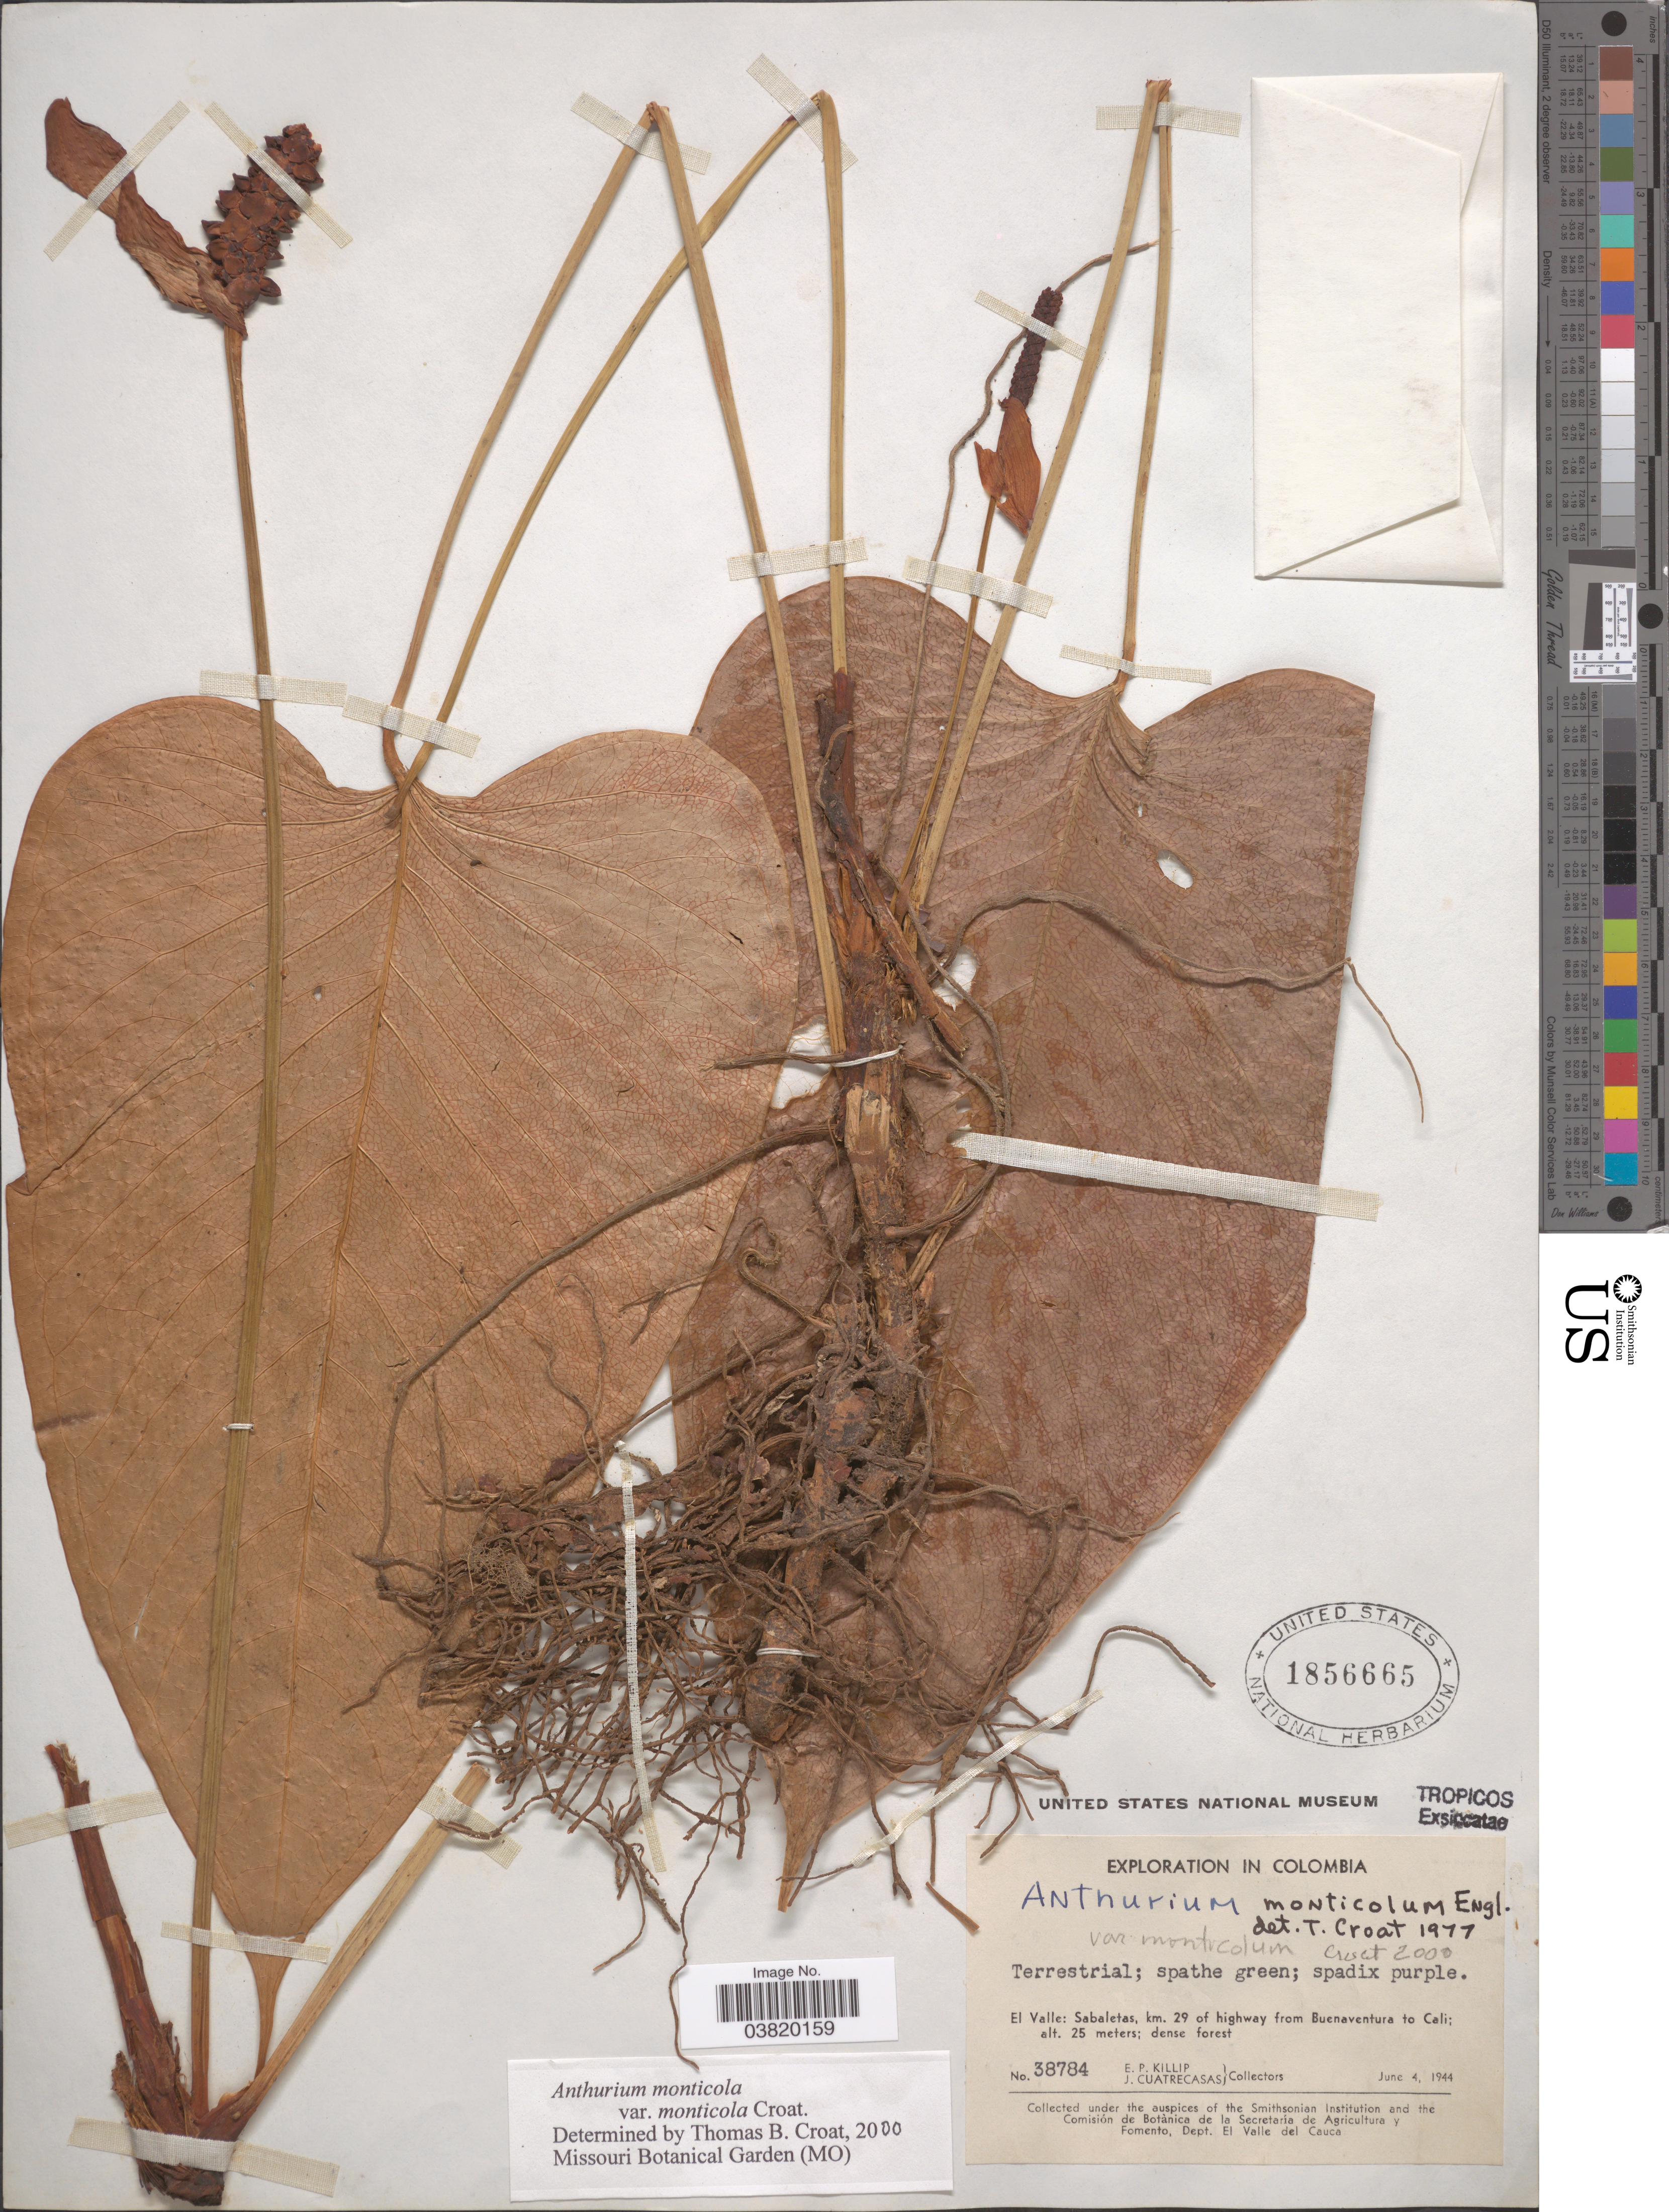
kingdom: Plantae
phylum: Tracheophyta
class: Liliopsida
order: Alismatales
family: Araceae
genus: Anthurium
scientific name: Anthurium monticola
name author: Engl.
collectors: E. P. Killip & J. Cuatrecasas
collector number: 38784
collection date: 1944-06-04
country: Colombia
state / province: Valle del Cauca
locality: El Valle: Sabaletas, km. 29 of highway from Buenaventura to Cali.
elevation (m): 25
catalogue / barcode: US 1856665